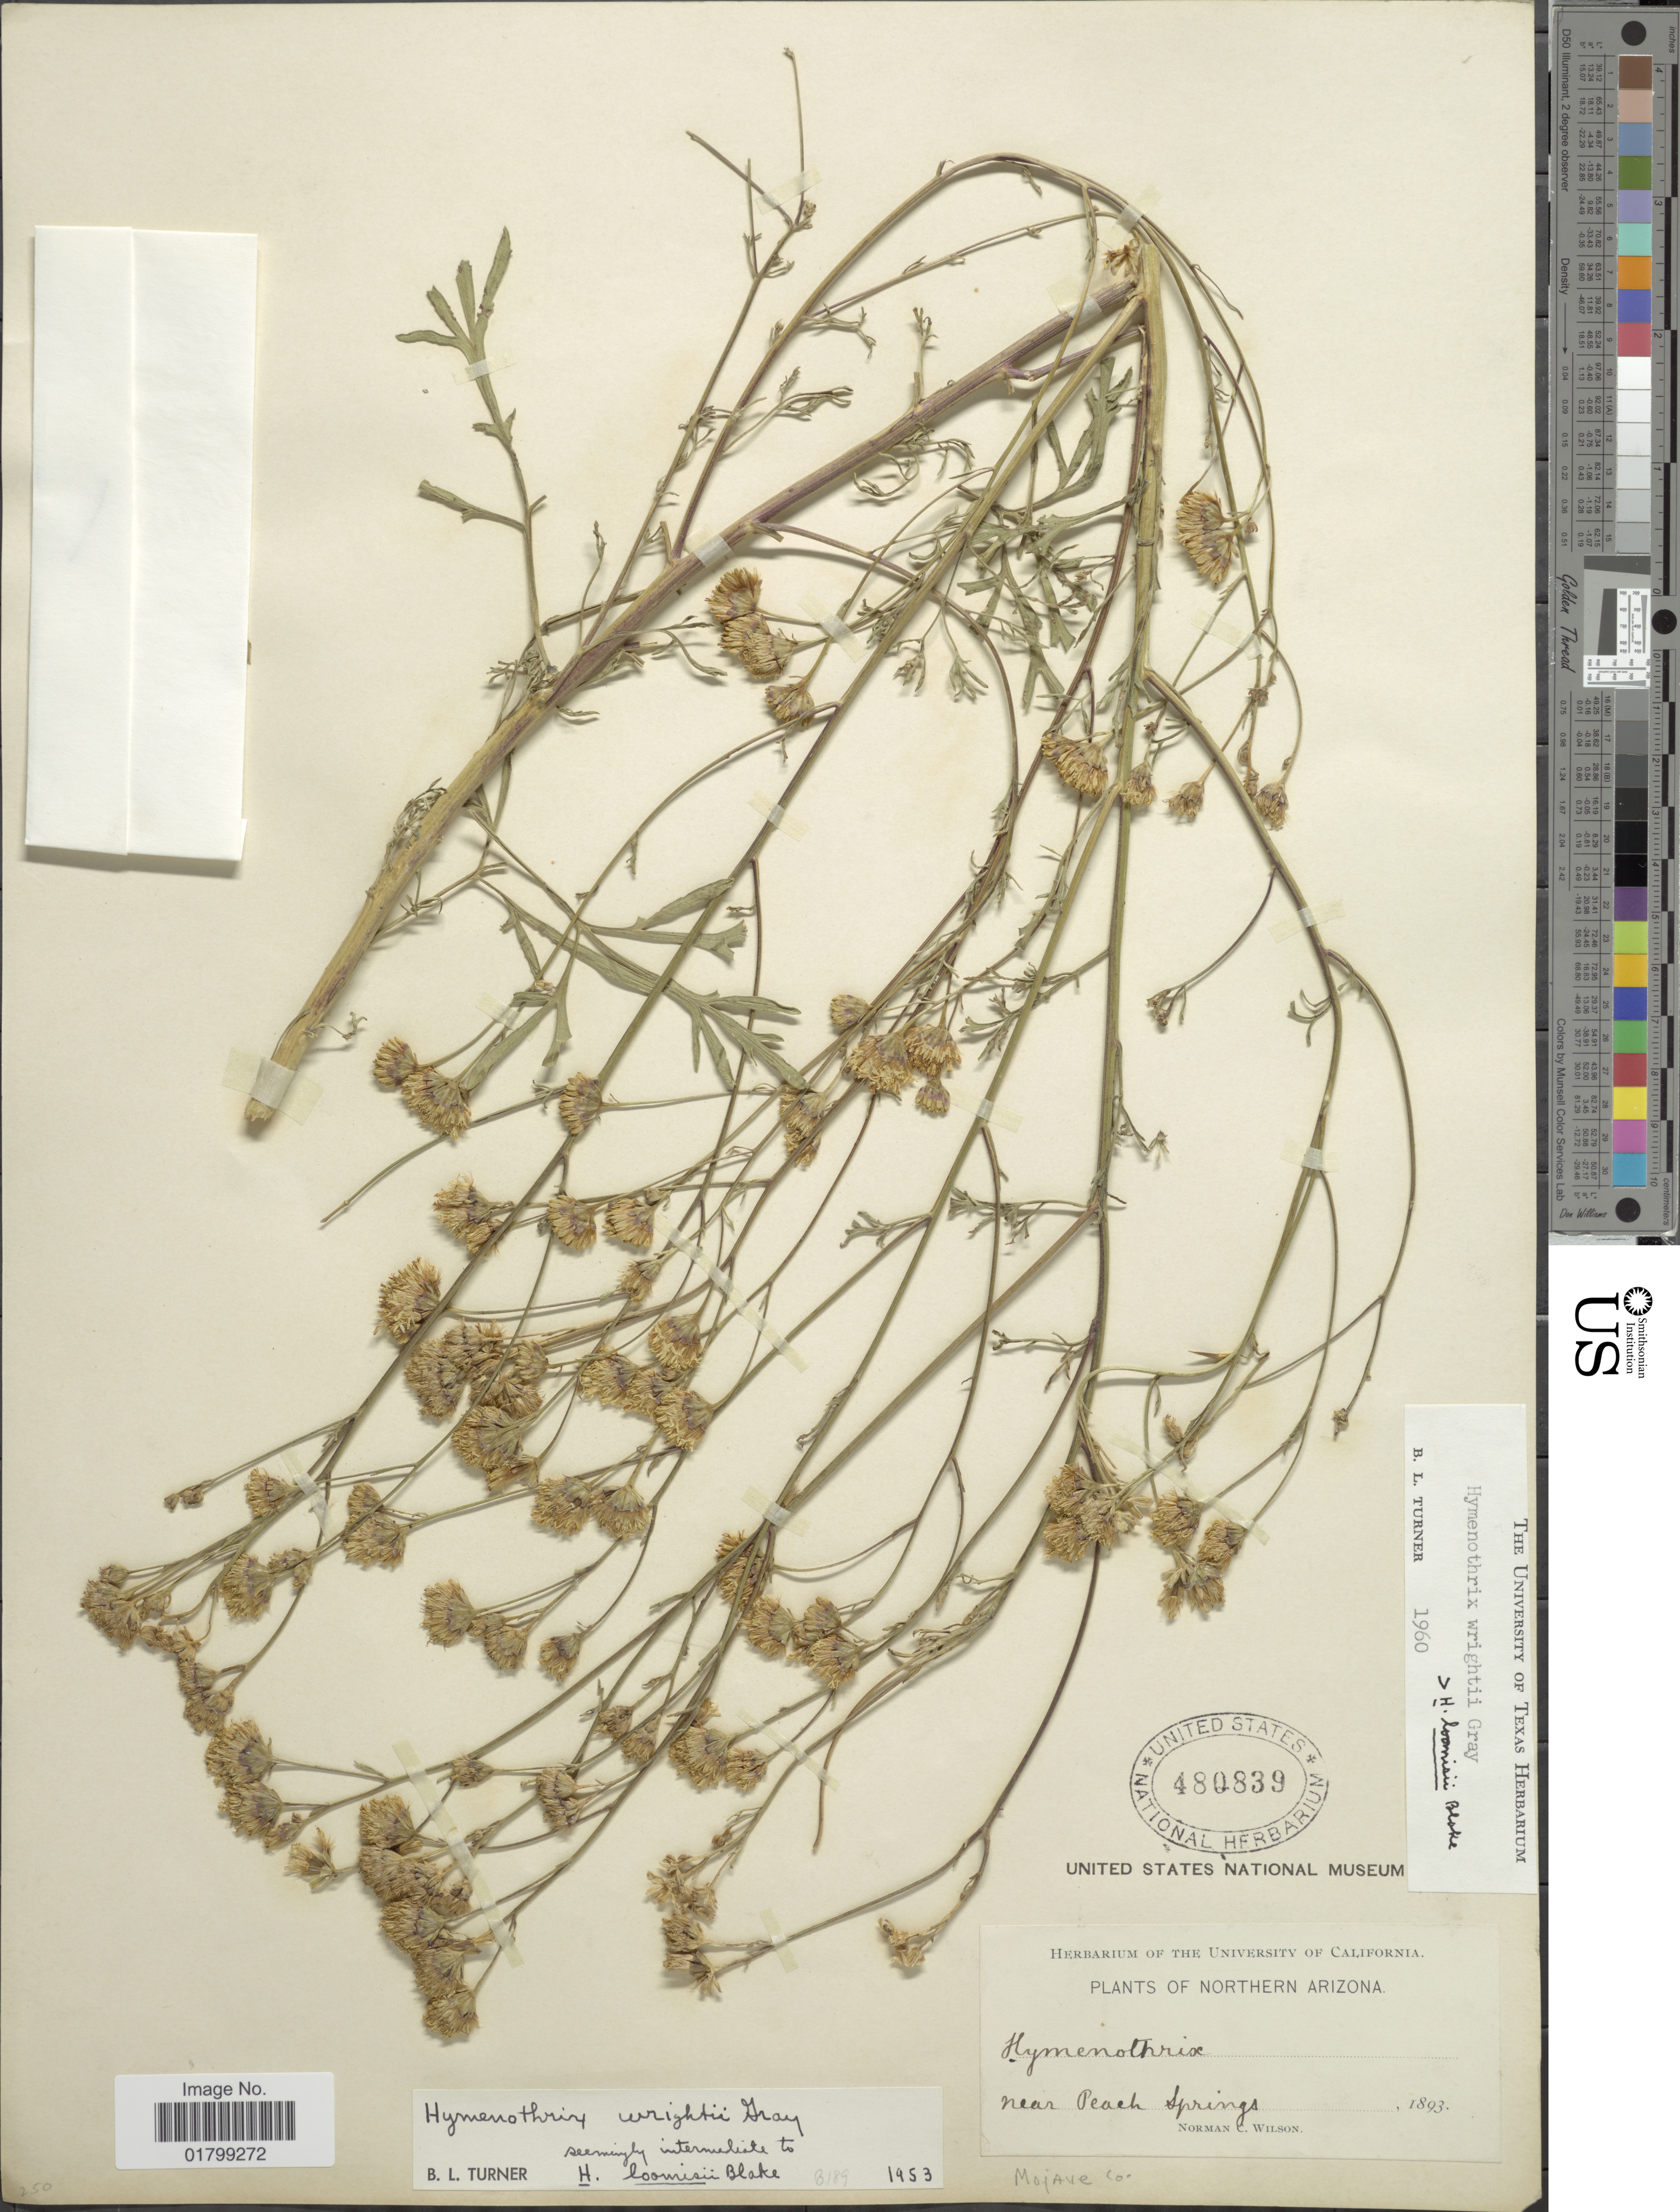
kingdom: Plantae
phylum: Tracheophyta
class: Magnoliopsida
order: Asterales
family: Asteraceae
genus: Hymenothrix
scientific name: Hymenothrix wrightii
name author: A. Gray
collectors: N. C. Wilson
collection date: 1893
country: United States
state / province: Arizona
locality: Northern Arizona, near Peach Springs, Mojave Co,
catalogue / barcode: US 480839